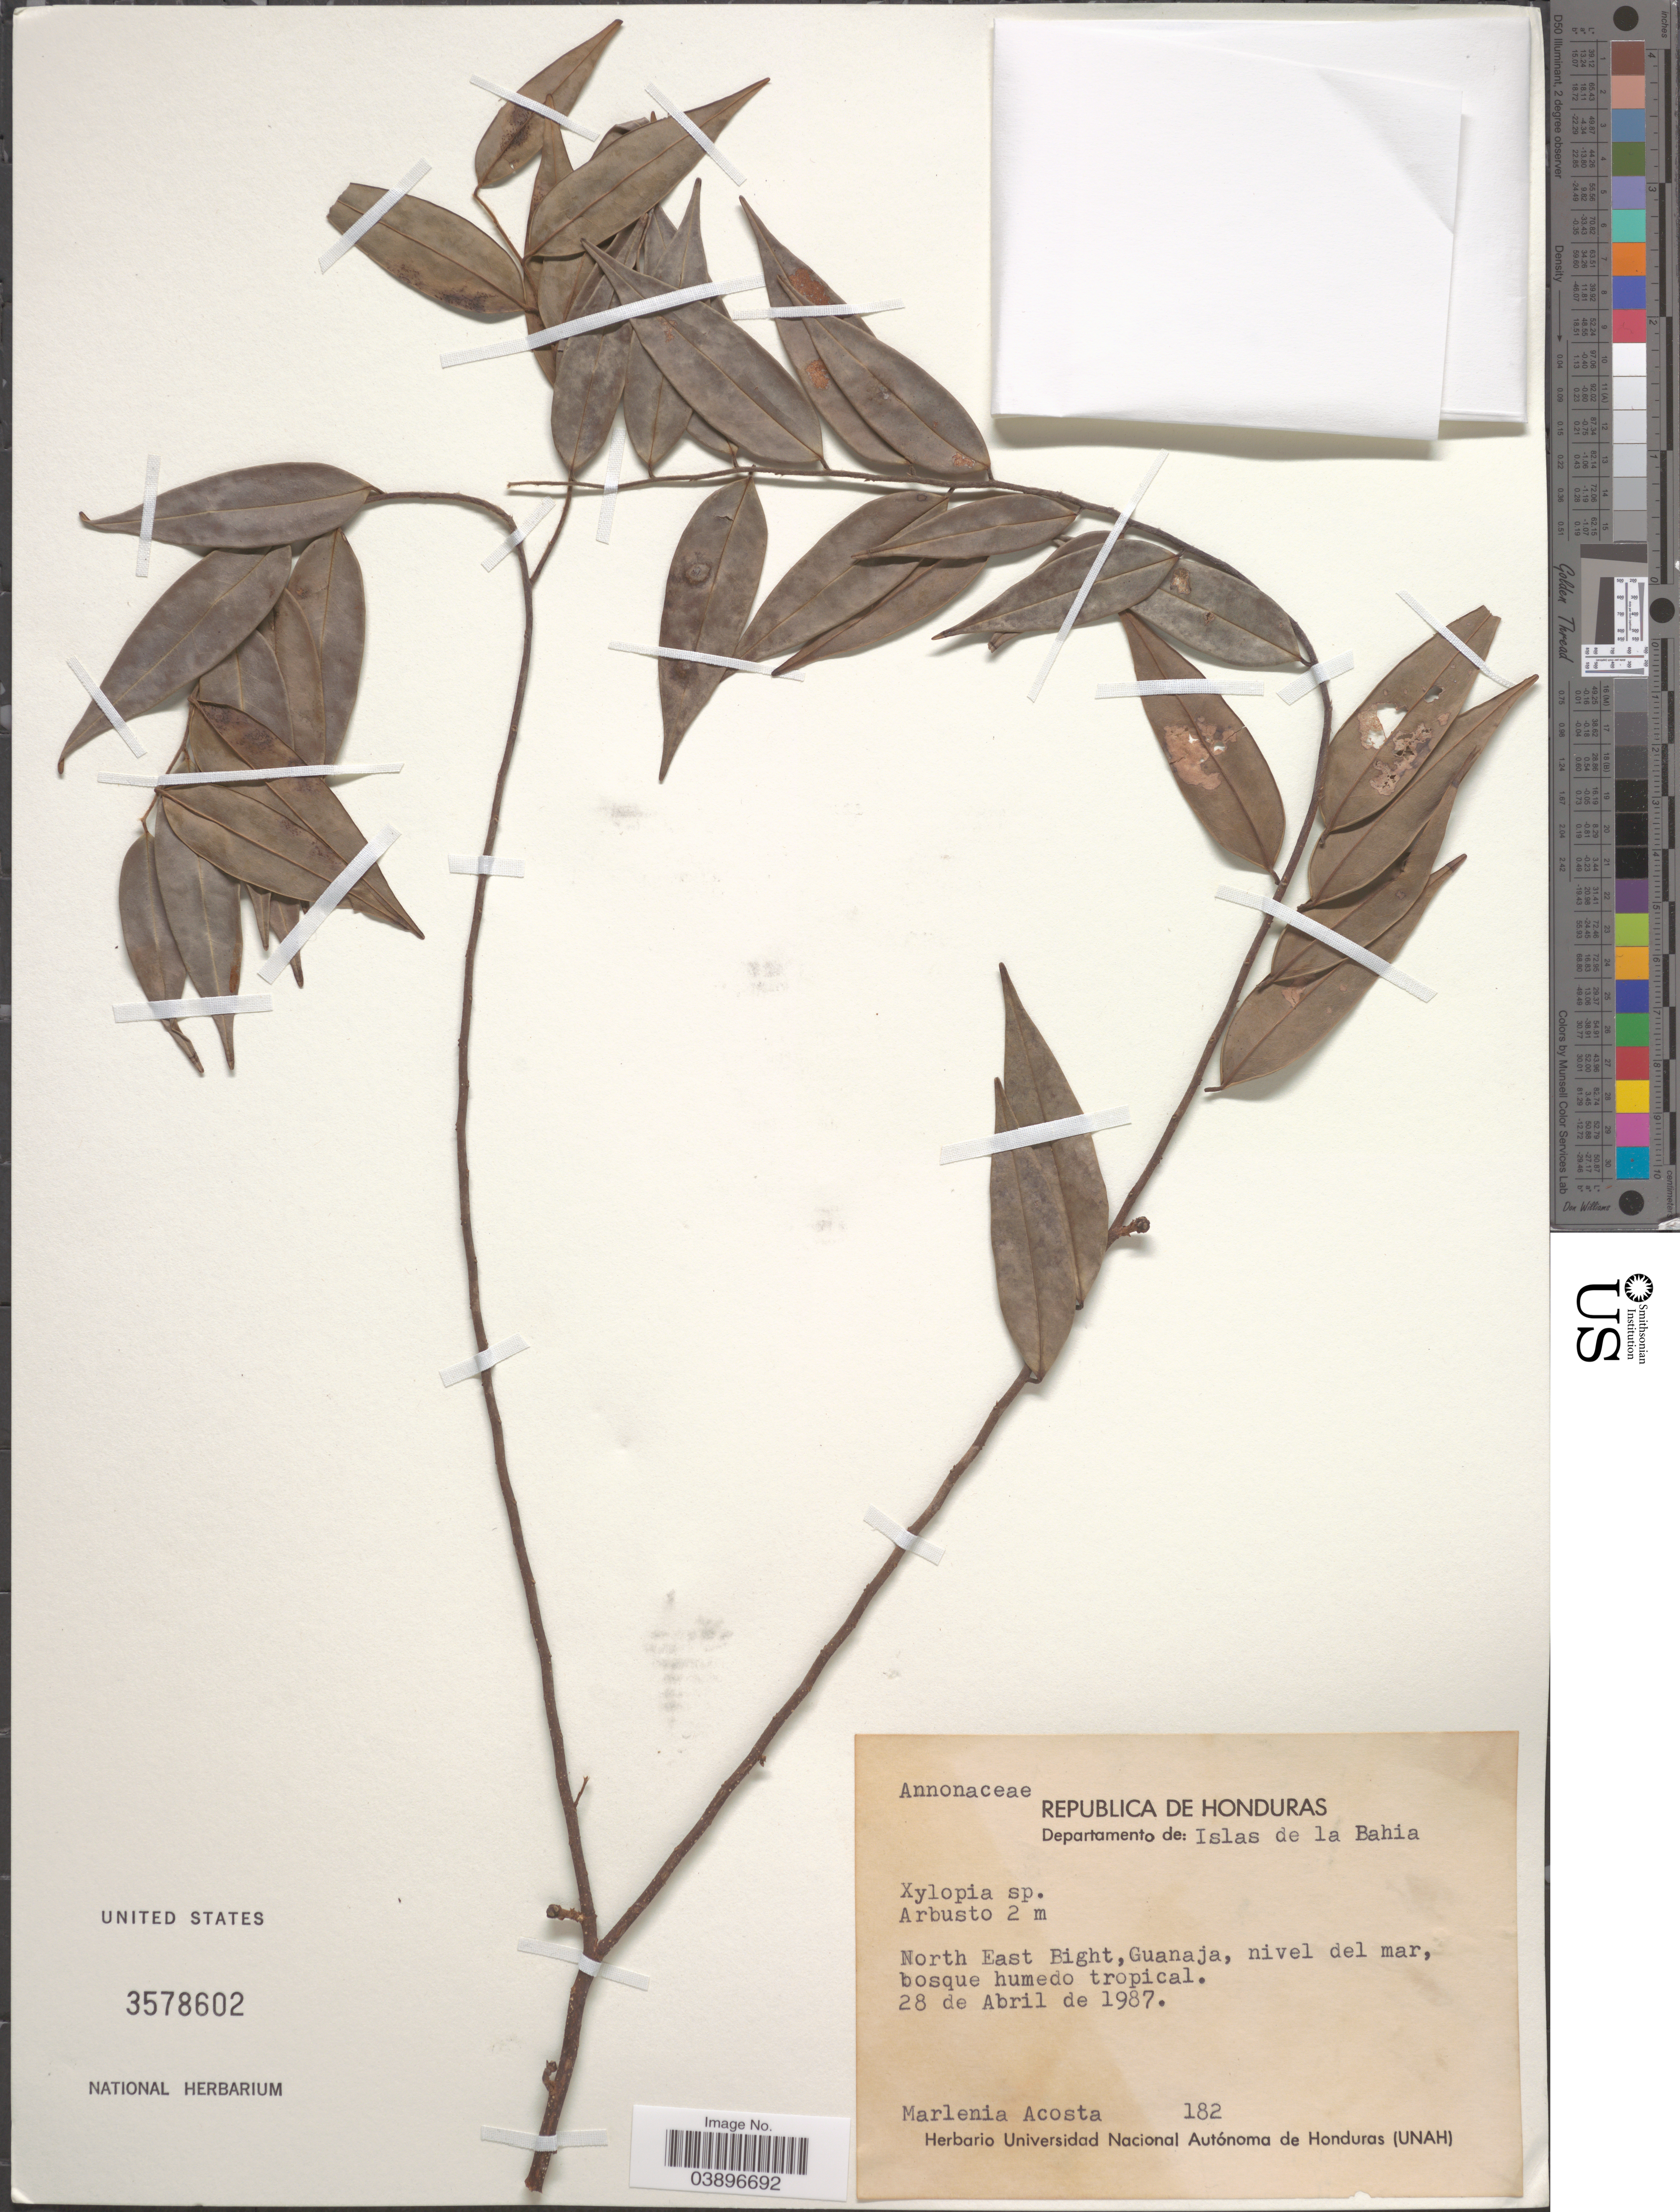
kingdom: Plantae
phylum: Tracheophyta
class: Magnoliopsida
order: Magnoliales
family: Annonaceae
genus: Xylopia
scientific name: Xylopia sp.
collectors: M. Acosta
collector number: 182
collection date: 1987-04-28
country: Honduras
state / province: Islas de la Bahía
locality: Departamento de: Islas de la Bahia. North East Bight, Guanaja.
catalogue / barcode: US 3578602